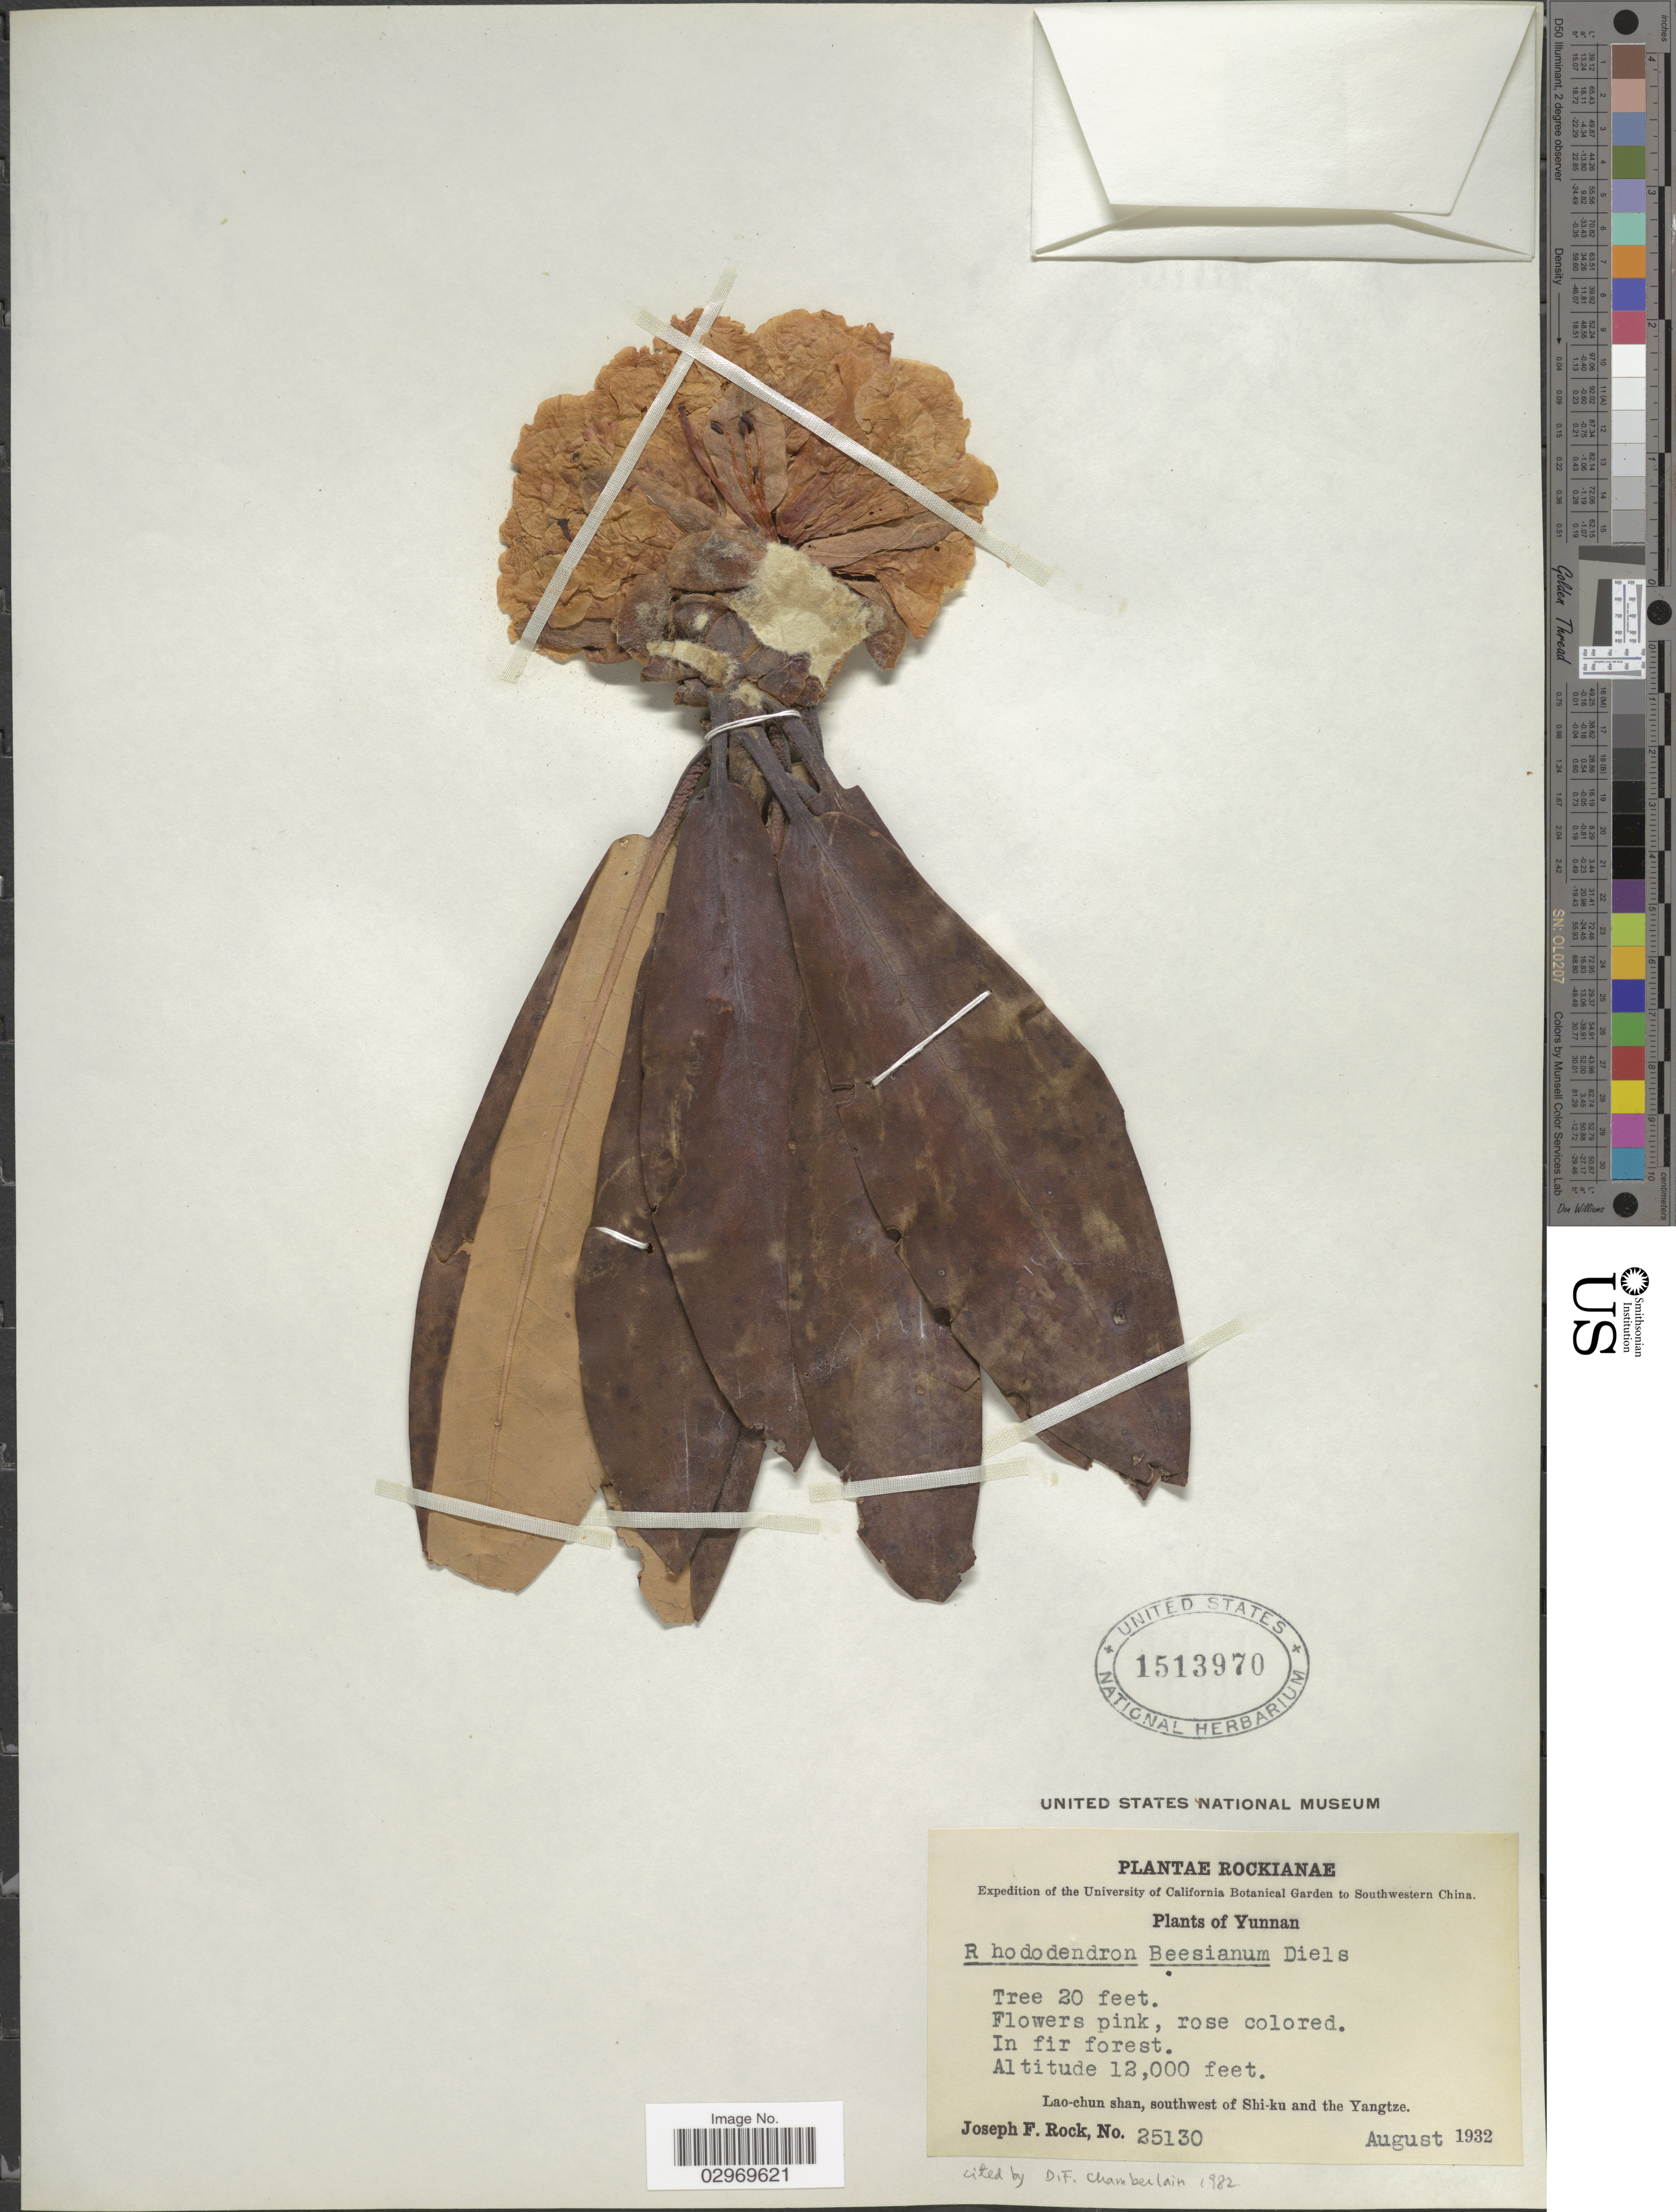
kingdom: Plantae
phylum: Tracheophyta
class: Magnoliopsida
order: Ericales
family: Ericaceae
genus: Rhododendron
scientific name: Rhododendron beesianum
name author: Diels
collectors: J. F. Rock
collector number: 25130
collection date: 1932-08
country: China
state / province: Yunnan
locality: Lao-chun shan, southwest of Shi-ku and the Yangtze.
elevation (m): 3658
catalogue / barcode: US 1513970